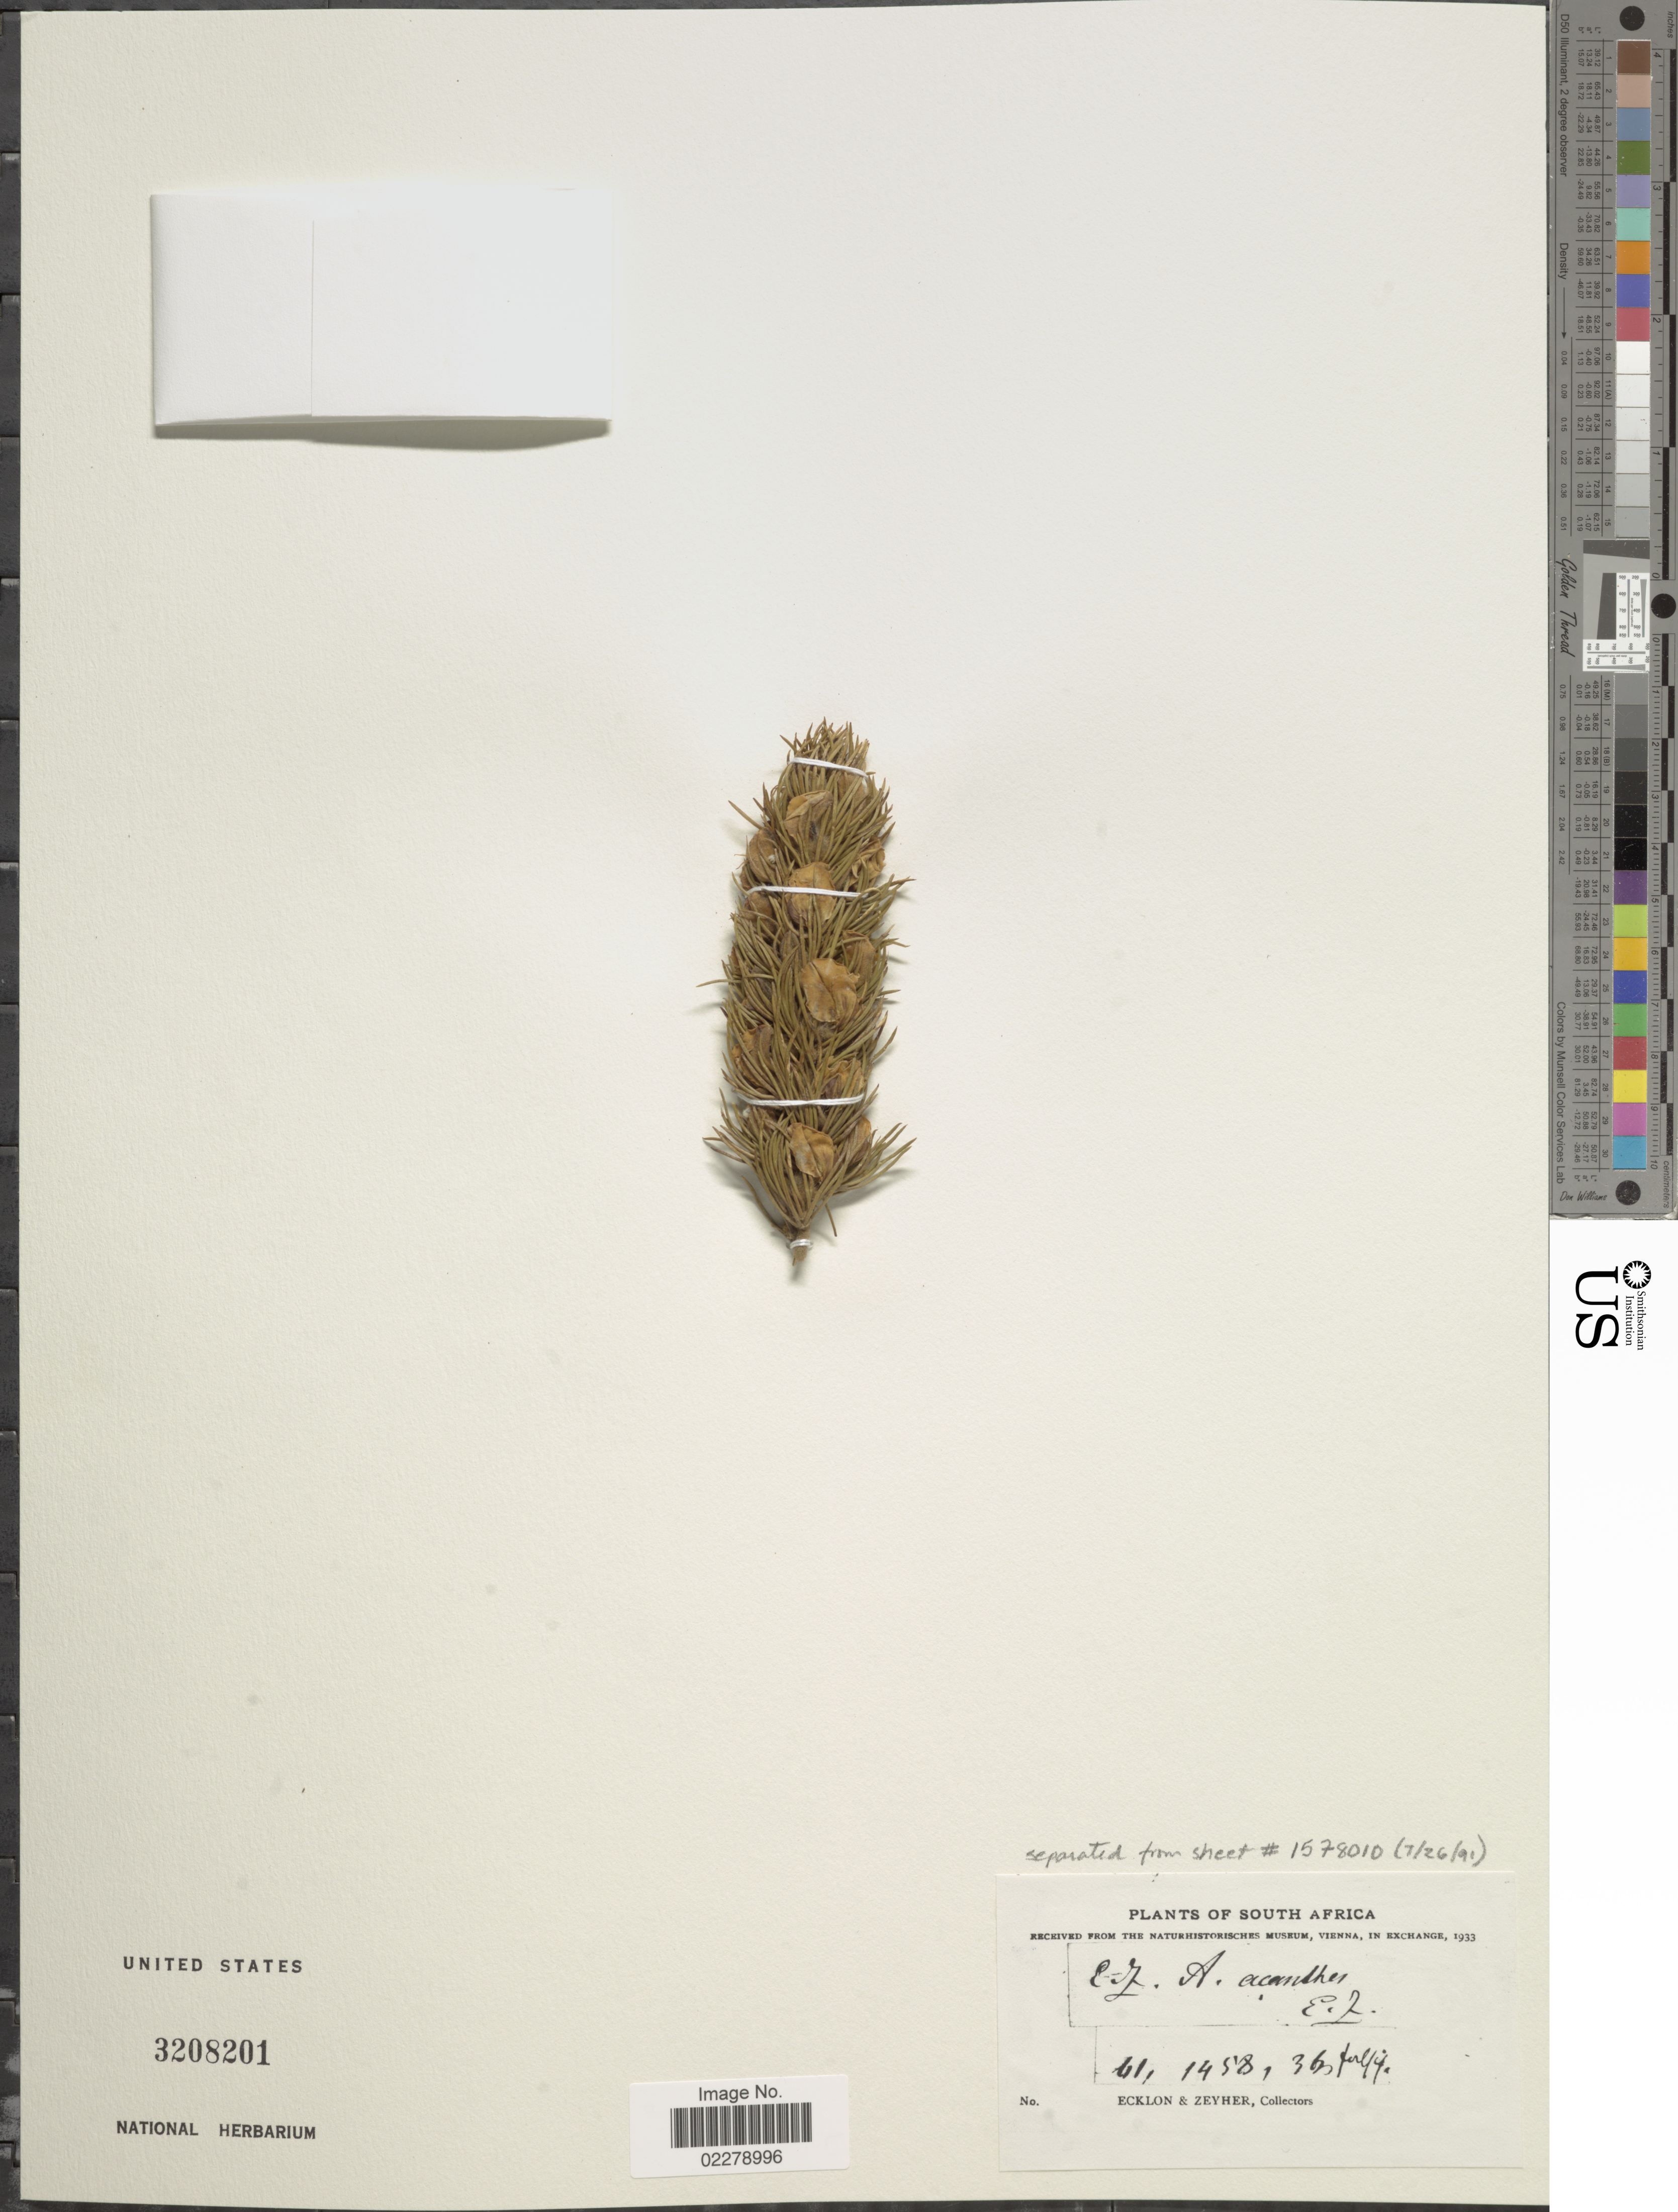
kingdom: Plantae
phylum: Tracheophyta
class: Magnoliopsida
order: Fabales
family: Fabaceae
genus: Aspalathus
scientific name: Aspalathus acanthes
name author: Eckl. & Zeyh.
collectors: -. Ecklon & -. Zeyher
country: South Africa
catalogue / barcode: US 3208201